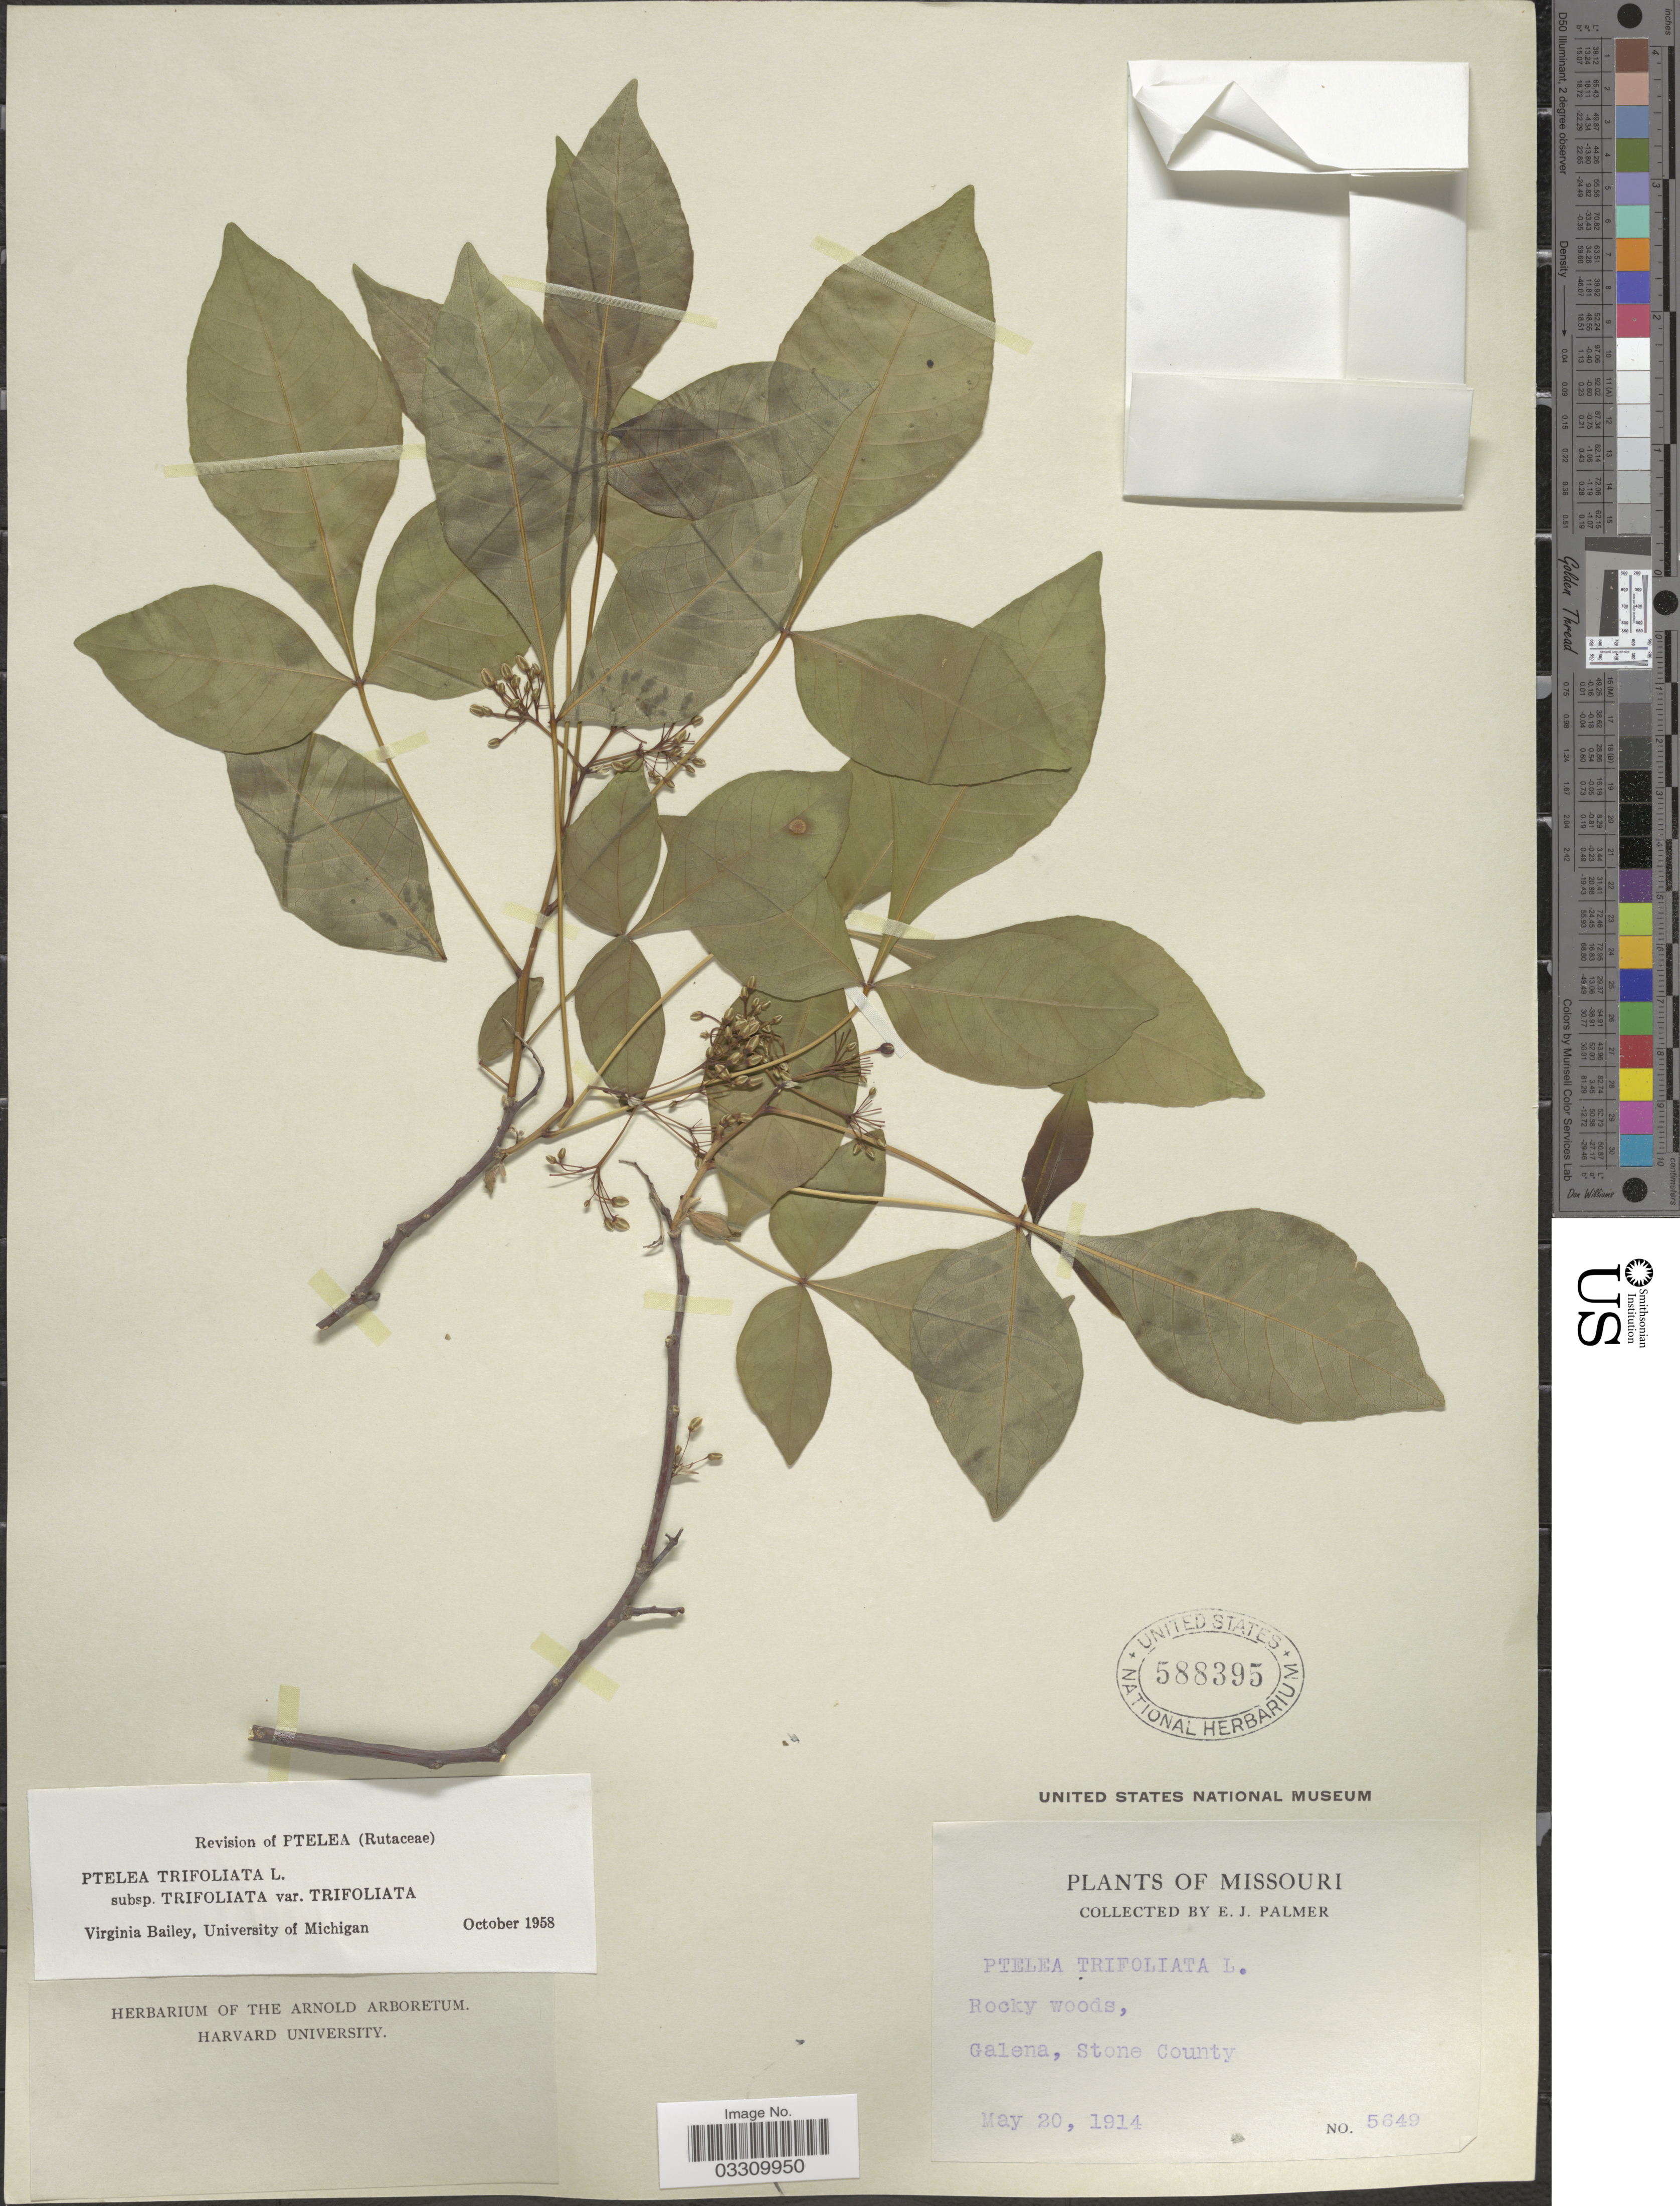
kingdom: Plantae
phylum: Tracheophyta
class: Magnoliopsida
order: Sapindales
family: Rutaceae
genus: Ptelea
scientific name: Ptelea trifoliata var. trifoliata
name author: L.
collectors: E. J. Palmer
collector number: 5649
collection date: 1914-05-20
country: United States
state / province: Missouri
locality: Galena, Stone County.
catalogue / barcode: US 588395